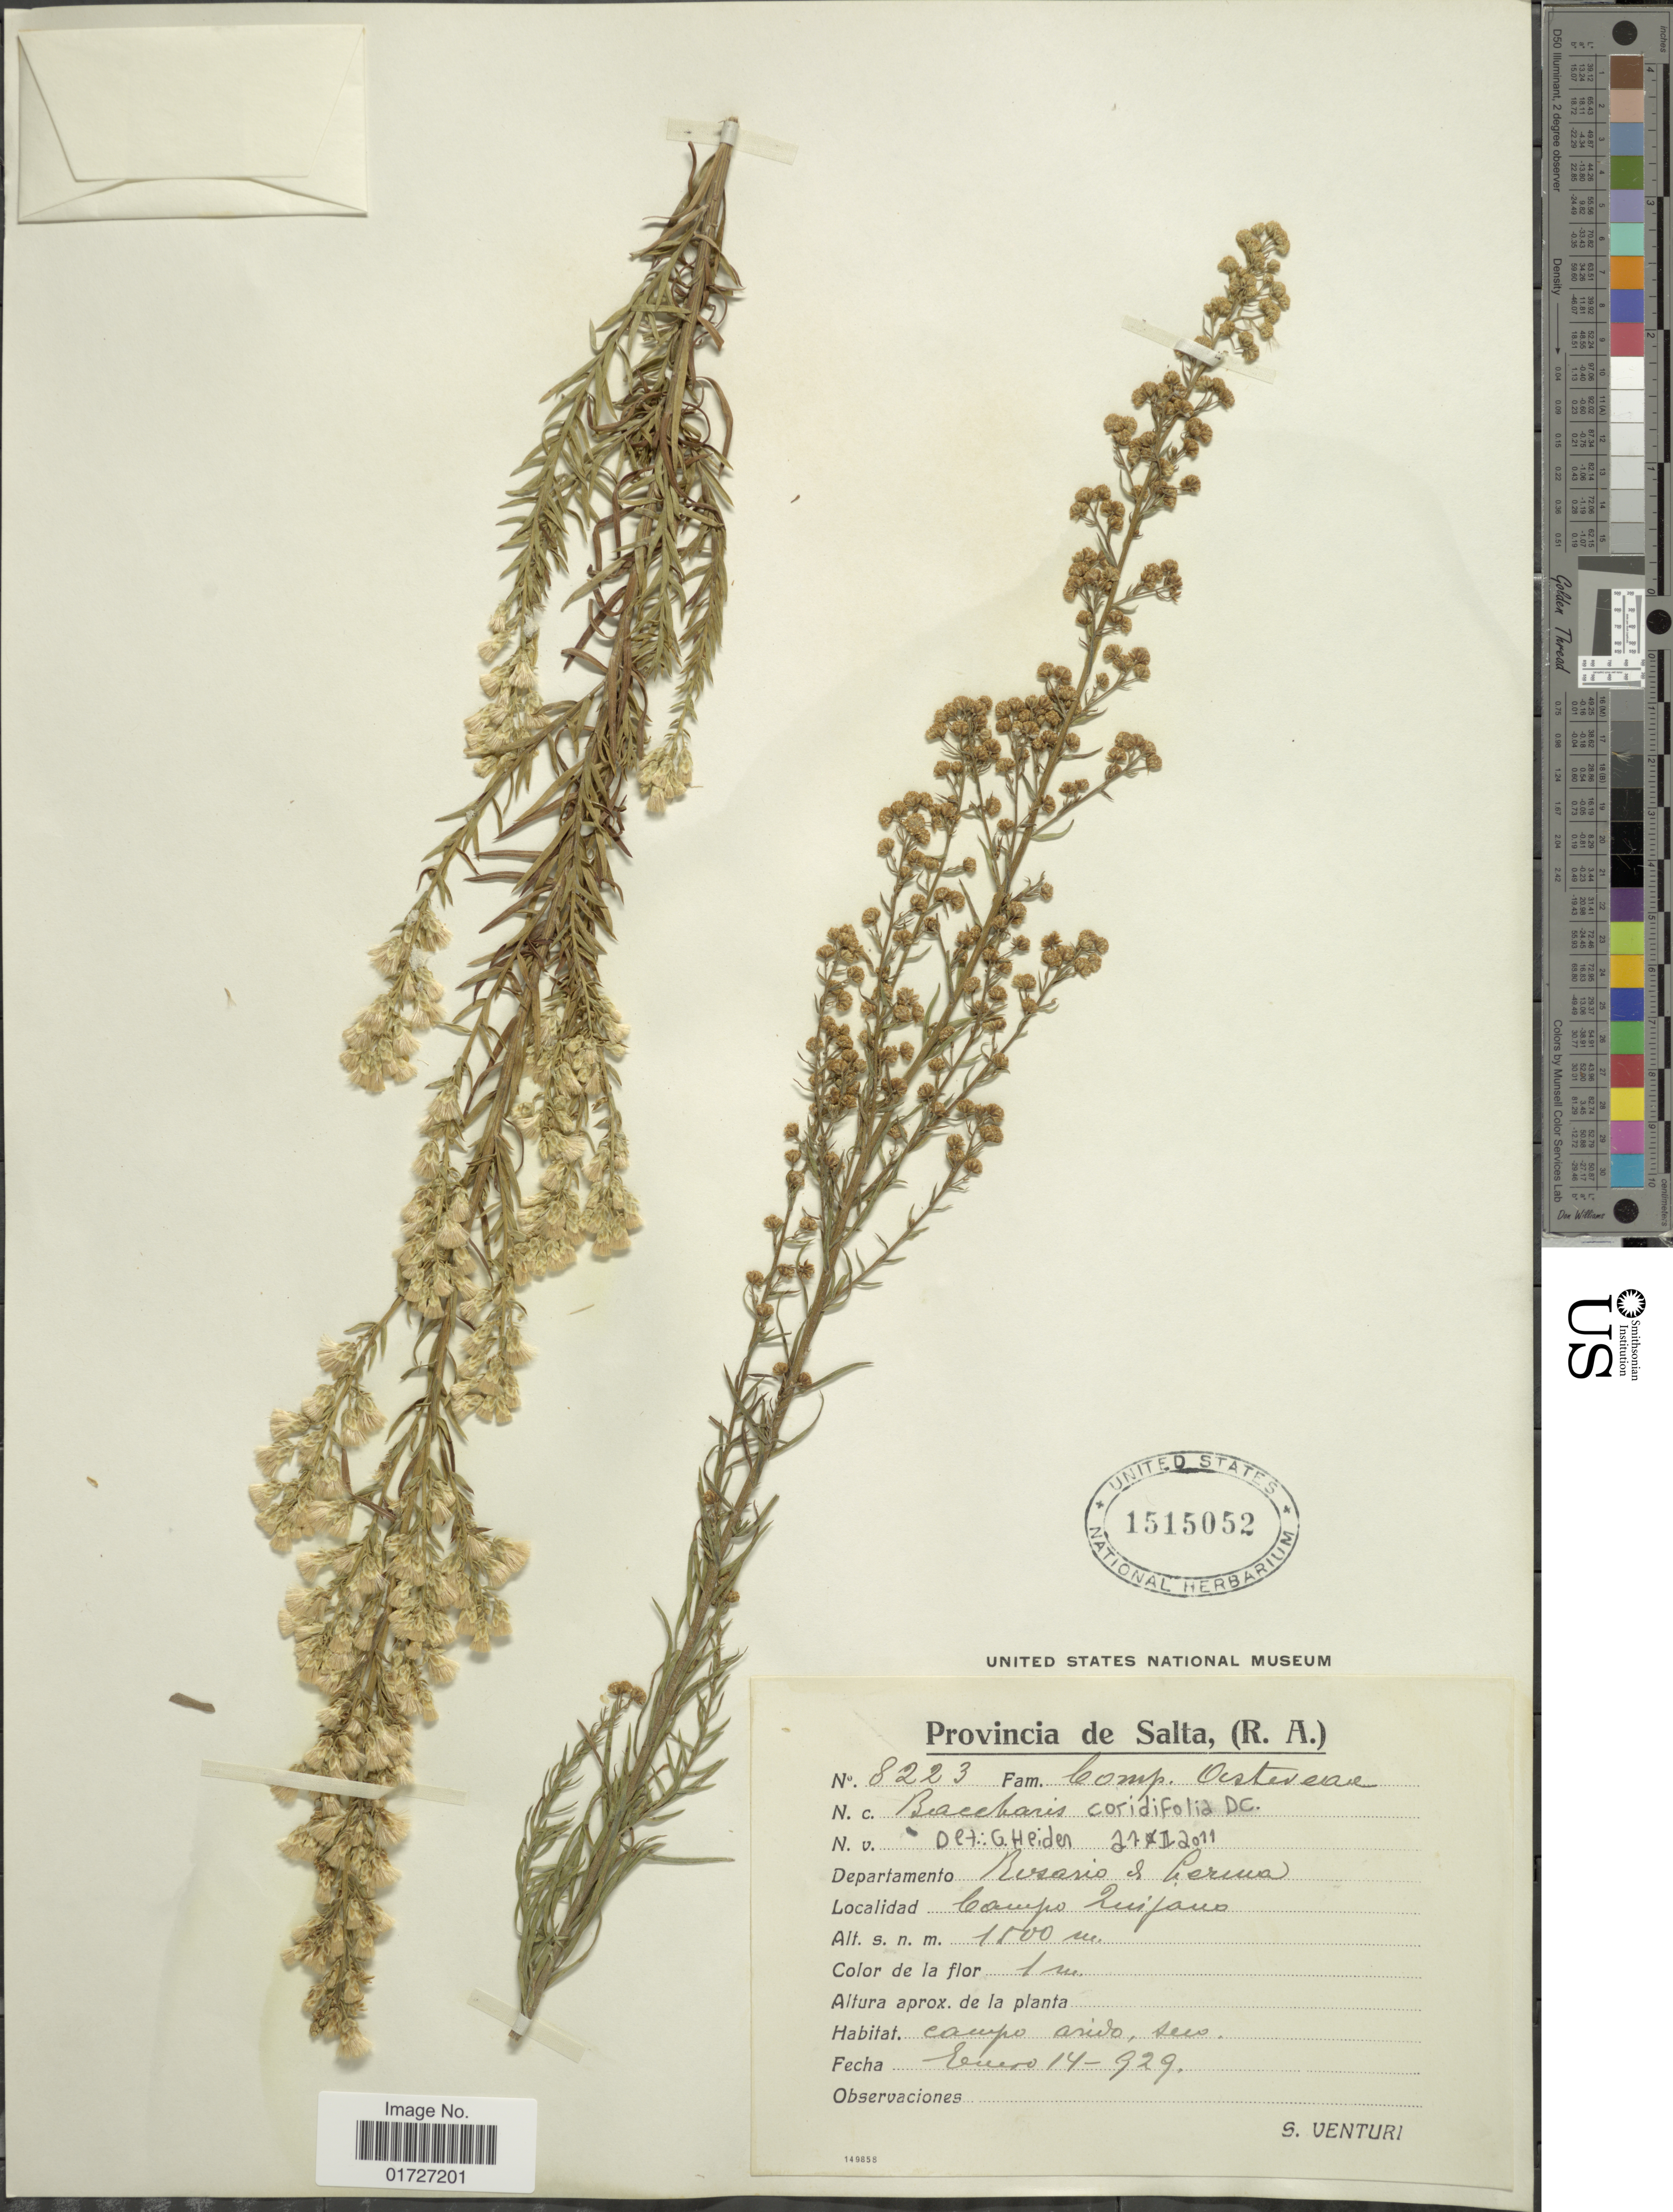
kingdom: Plantae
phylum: Tracheophyta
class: Magnoliopsida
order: Asterales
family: Asteraceae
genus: Baccharis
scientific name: Baccharis coridifolia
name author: DC.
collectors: S. Venturi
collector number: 8223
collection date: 1929-01-14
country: Argentina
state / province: Salta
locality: Departamento Rosario de Lerma, Campo Quijano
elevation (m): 1500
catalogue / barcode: US 1515052